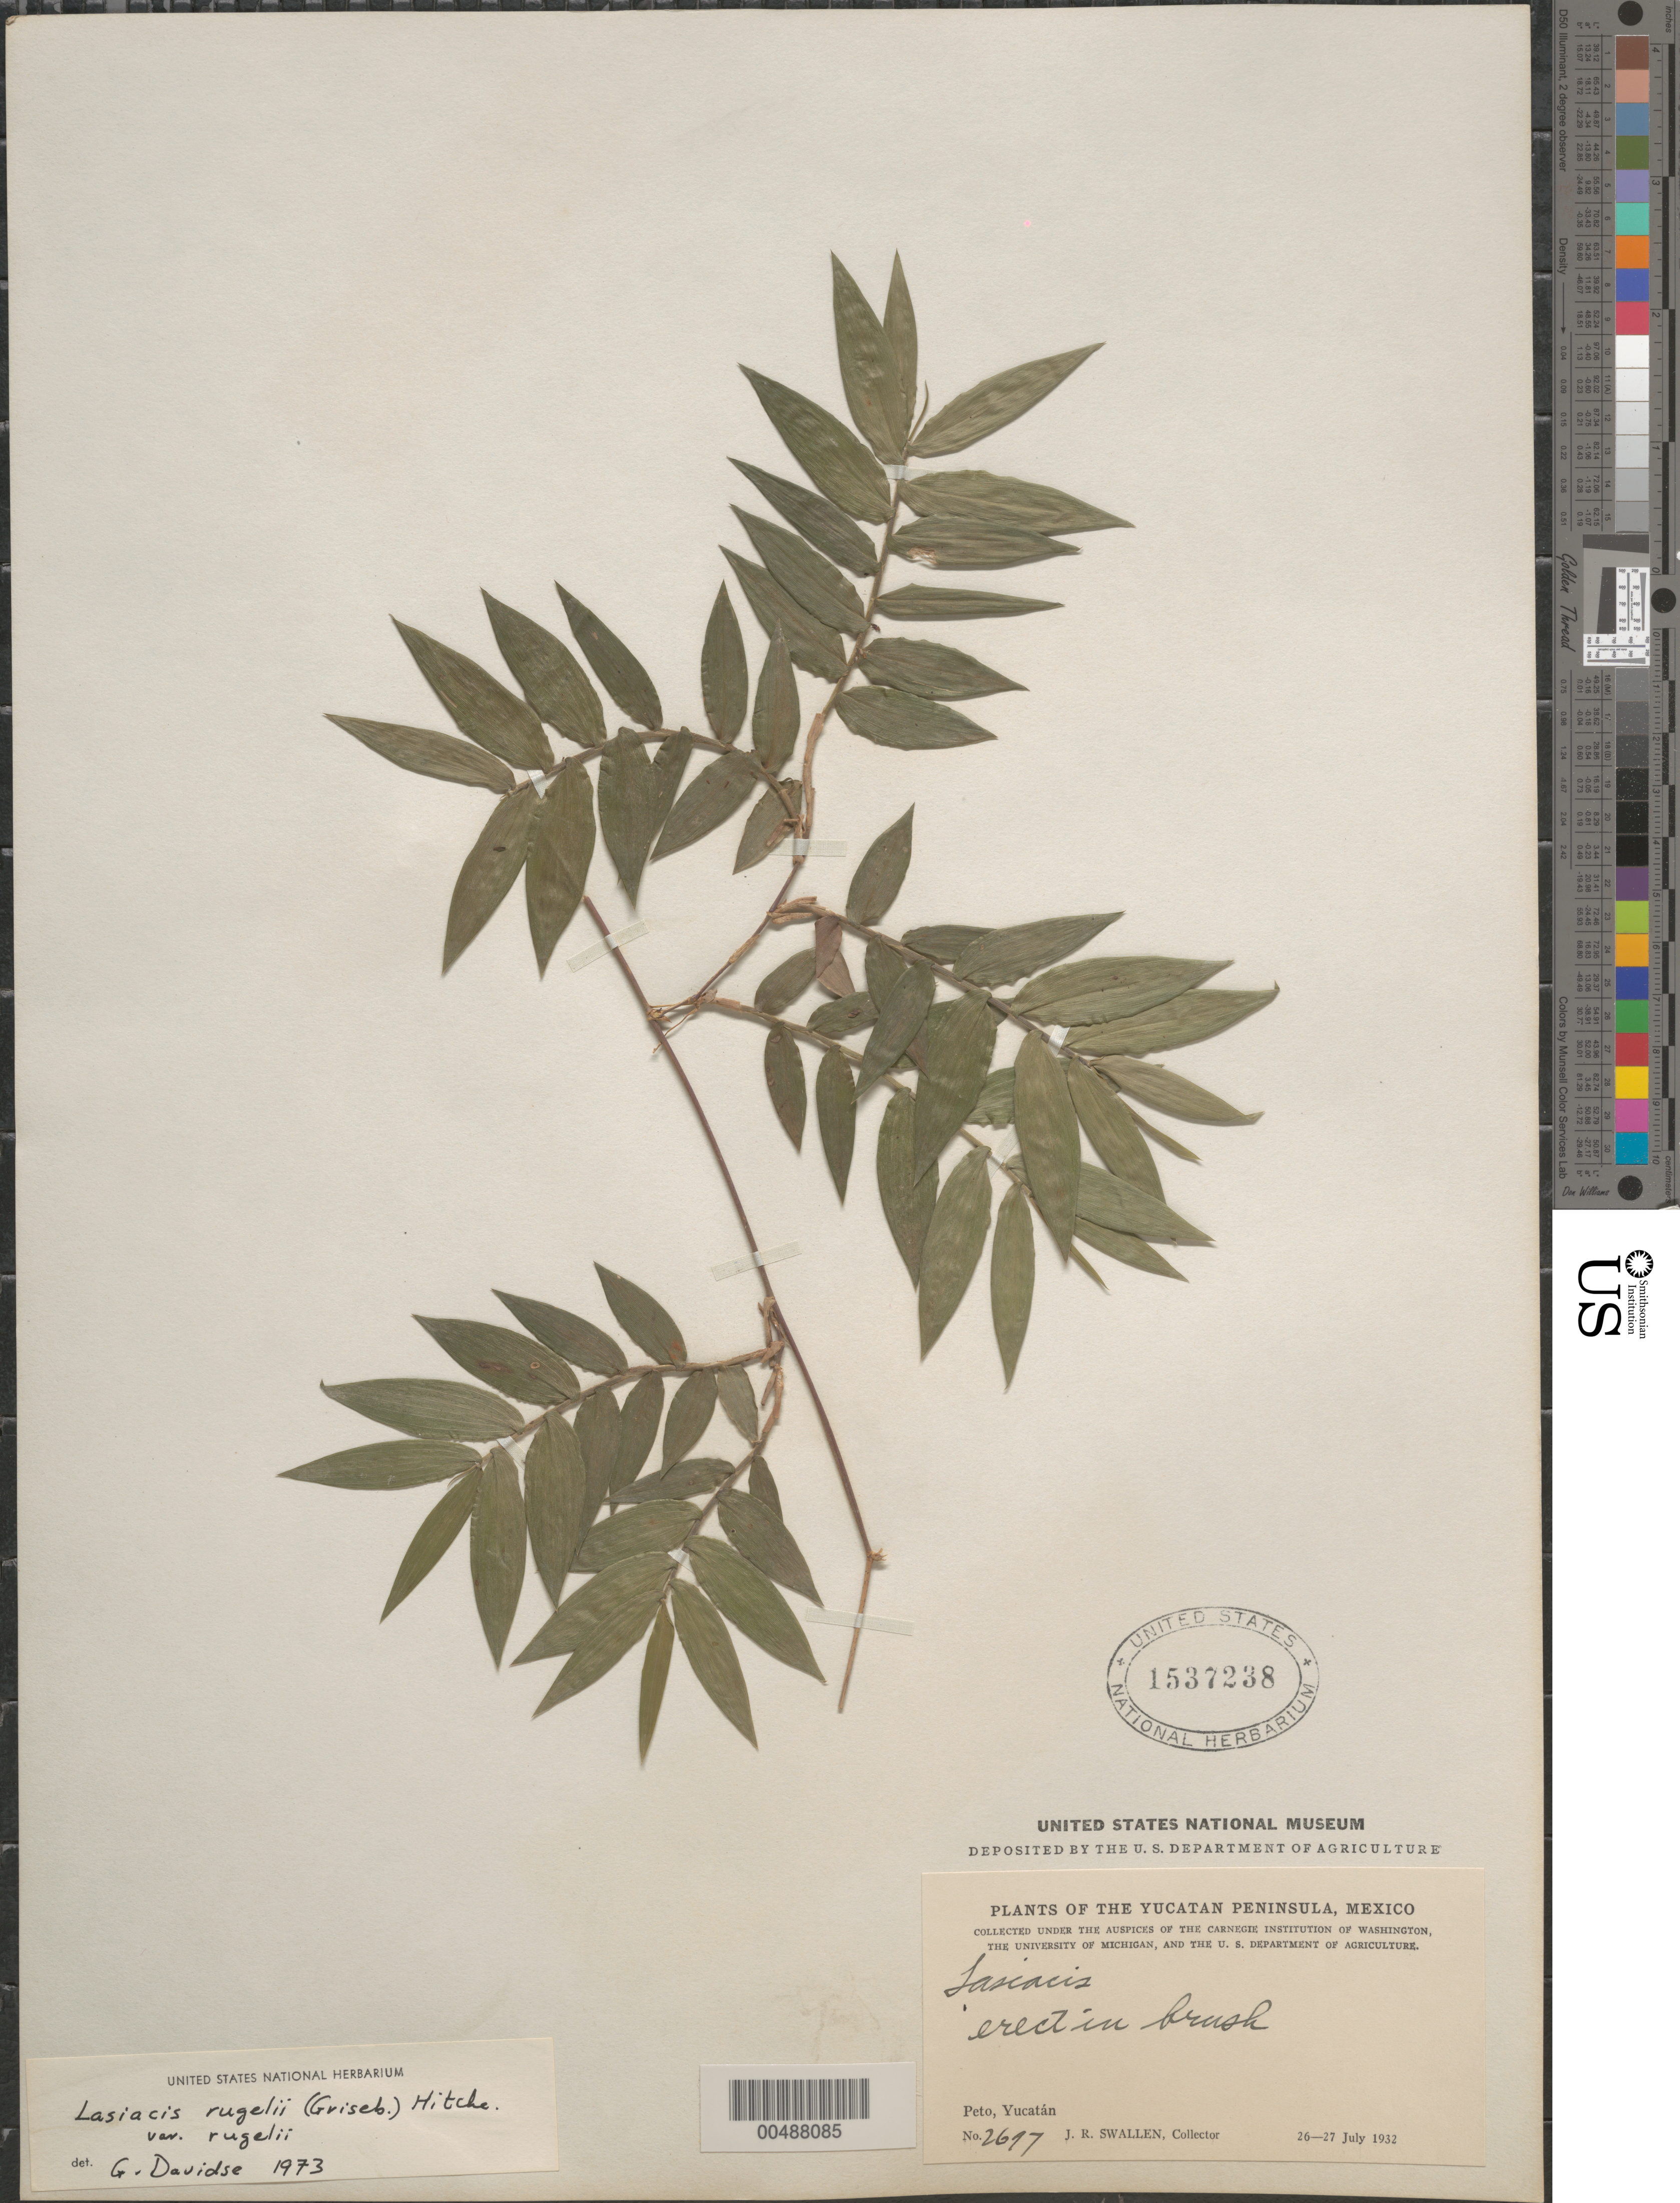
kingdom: Plantae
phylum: Tracheophyta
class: Liliopsida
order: Poales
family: Poaceae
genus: Lasiacis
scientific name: Lasiacis rugelii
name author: (Griseb.) Hitchc.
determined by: Davidse, Gerrit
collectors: J. R. Swallen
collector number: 2697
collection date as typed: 26 Jul 1932 to 27 Jul 1932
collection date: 1932-07-26/1932-07-27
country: Mexico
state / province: Yucatan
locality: Yucatan Peninsula, Peto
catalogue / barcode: US 1537238